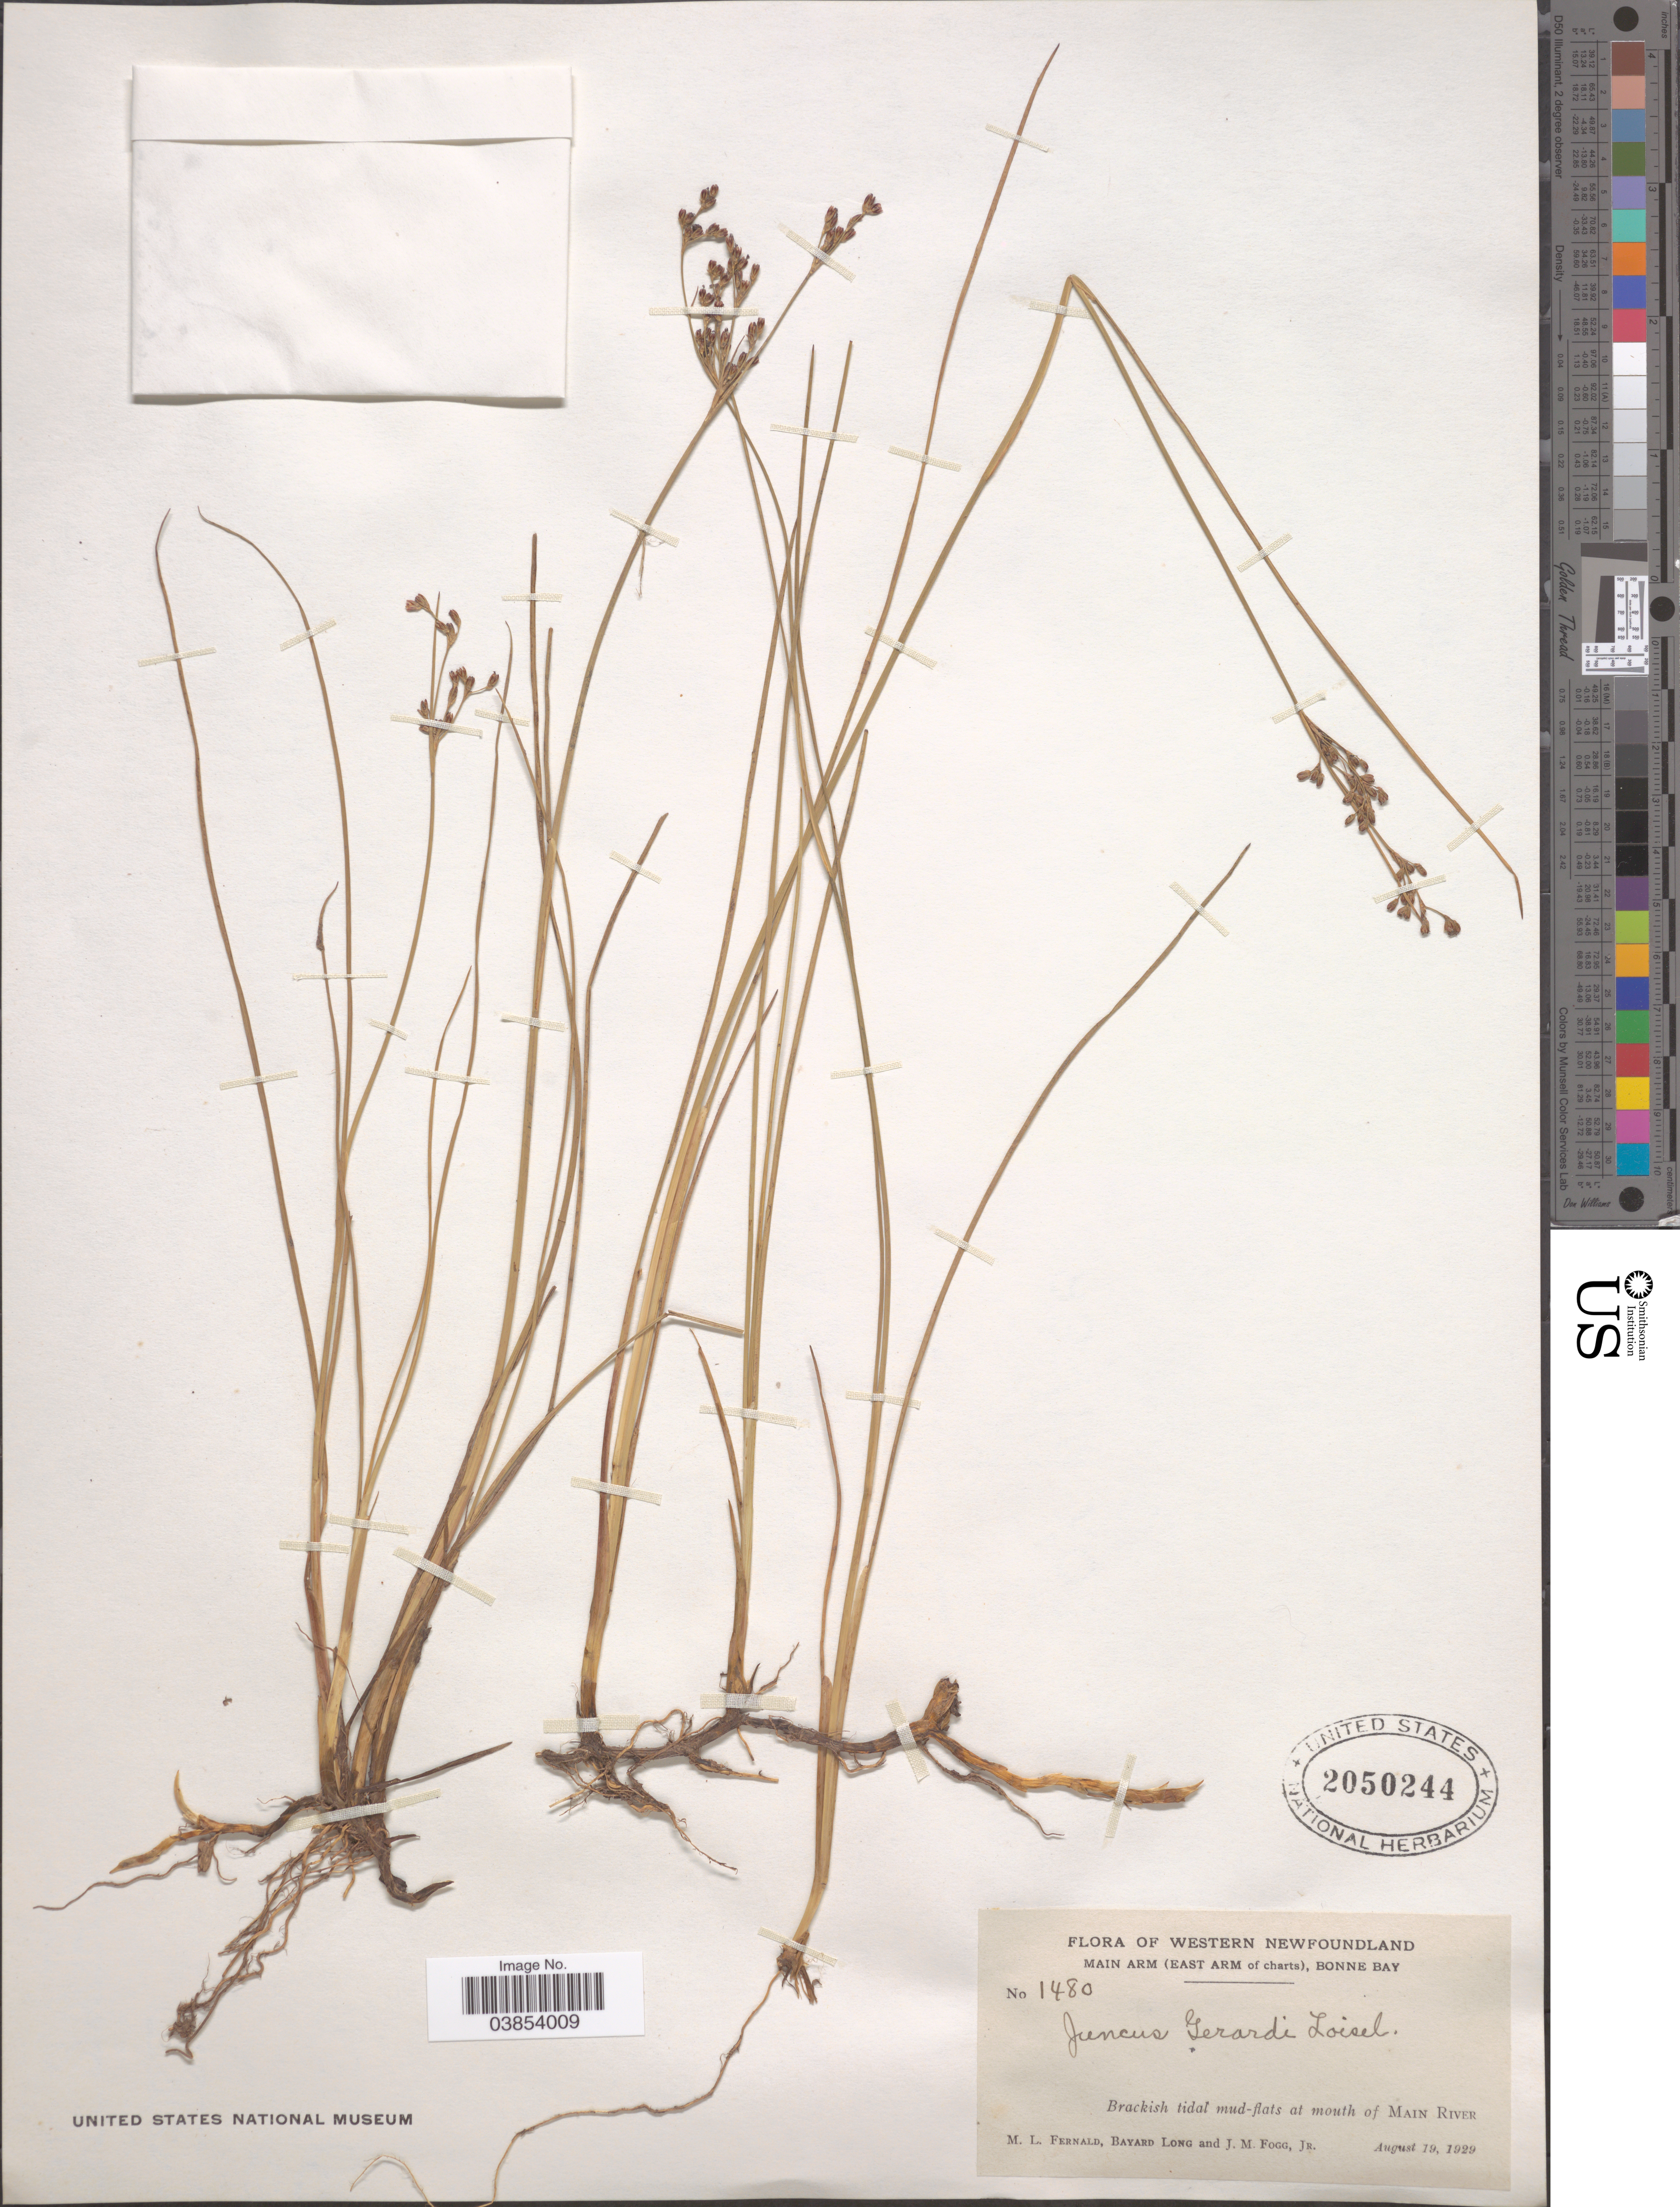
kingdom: Plantae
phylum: Tracheophyta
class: Liliopsida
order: Poales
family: Juncaceae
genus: Juncus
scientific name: Juncus gerardi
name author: Loisel.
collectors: M. L. Fernald, B. Long & J. Fogg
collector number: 1480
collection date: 1929-08-19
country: Canada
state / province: Newfoundland and Labrador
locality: Western Newfoundland. Main Arm (East Arm of charts), Bonne Bay. At mouth of Main River.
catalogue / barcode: US 2050244